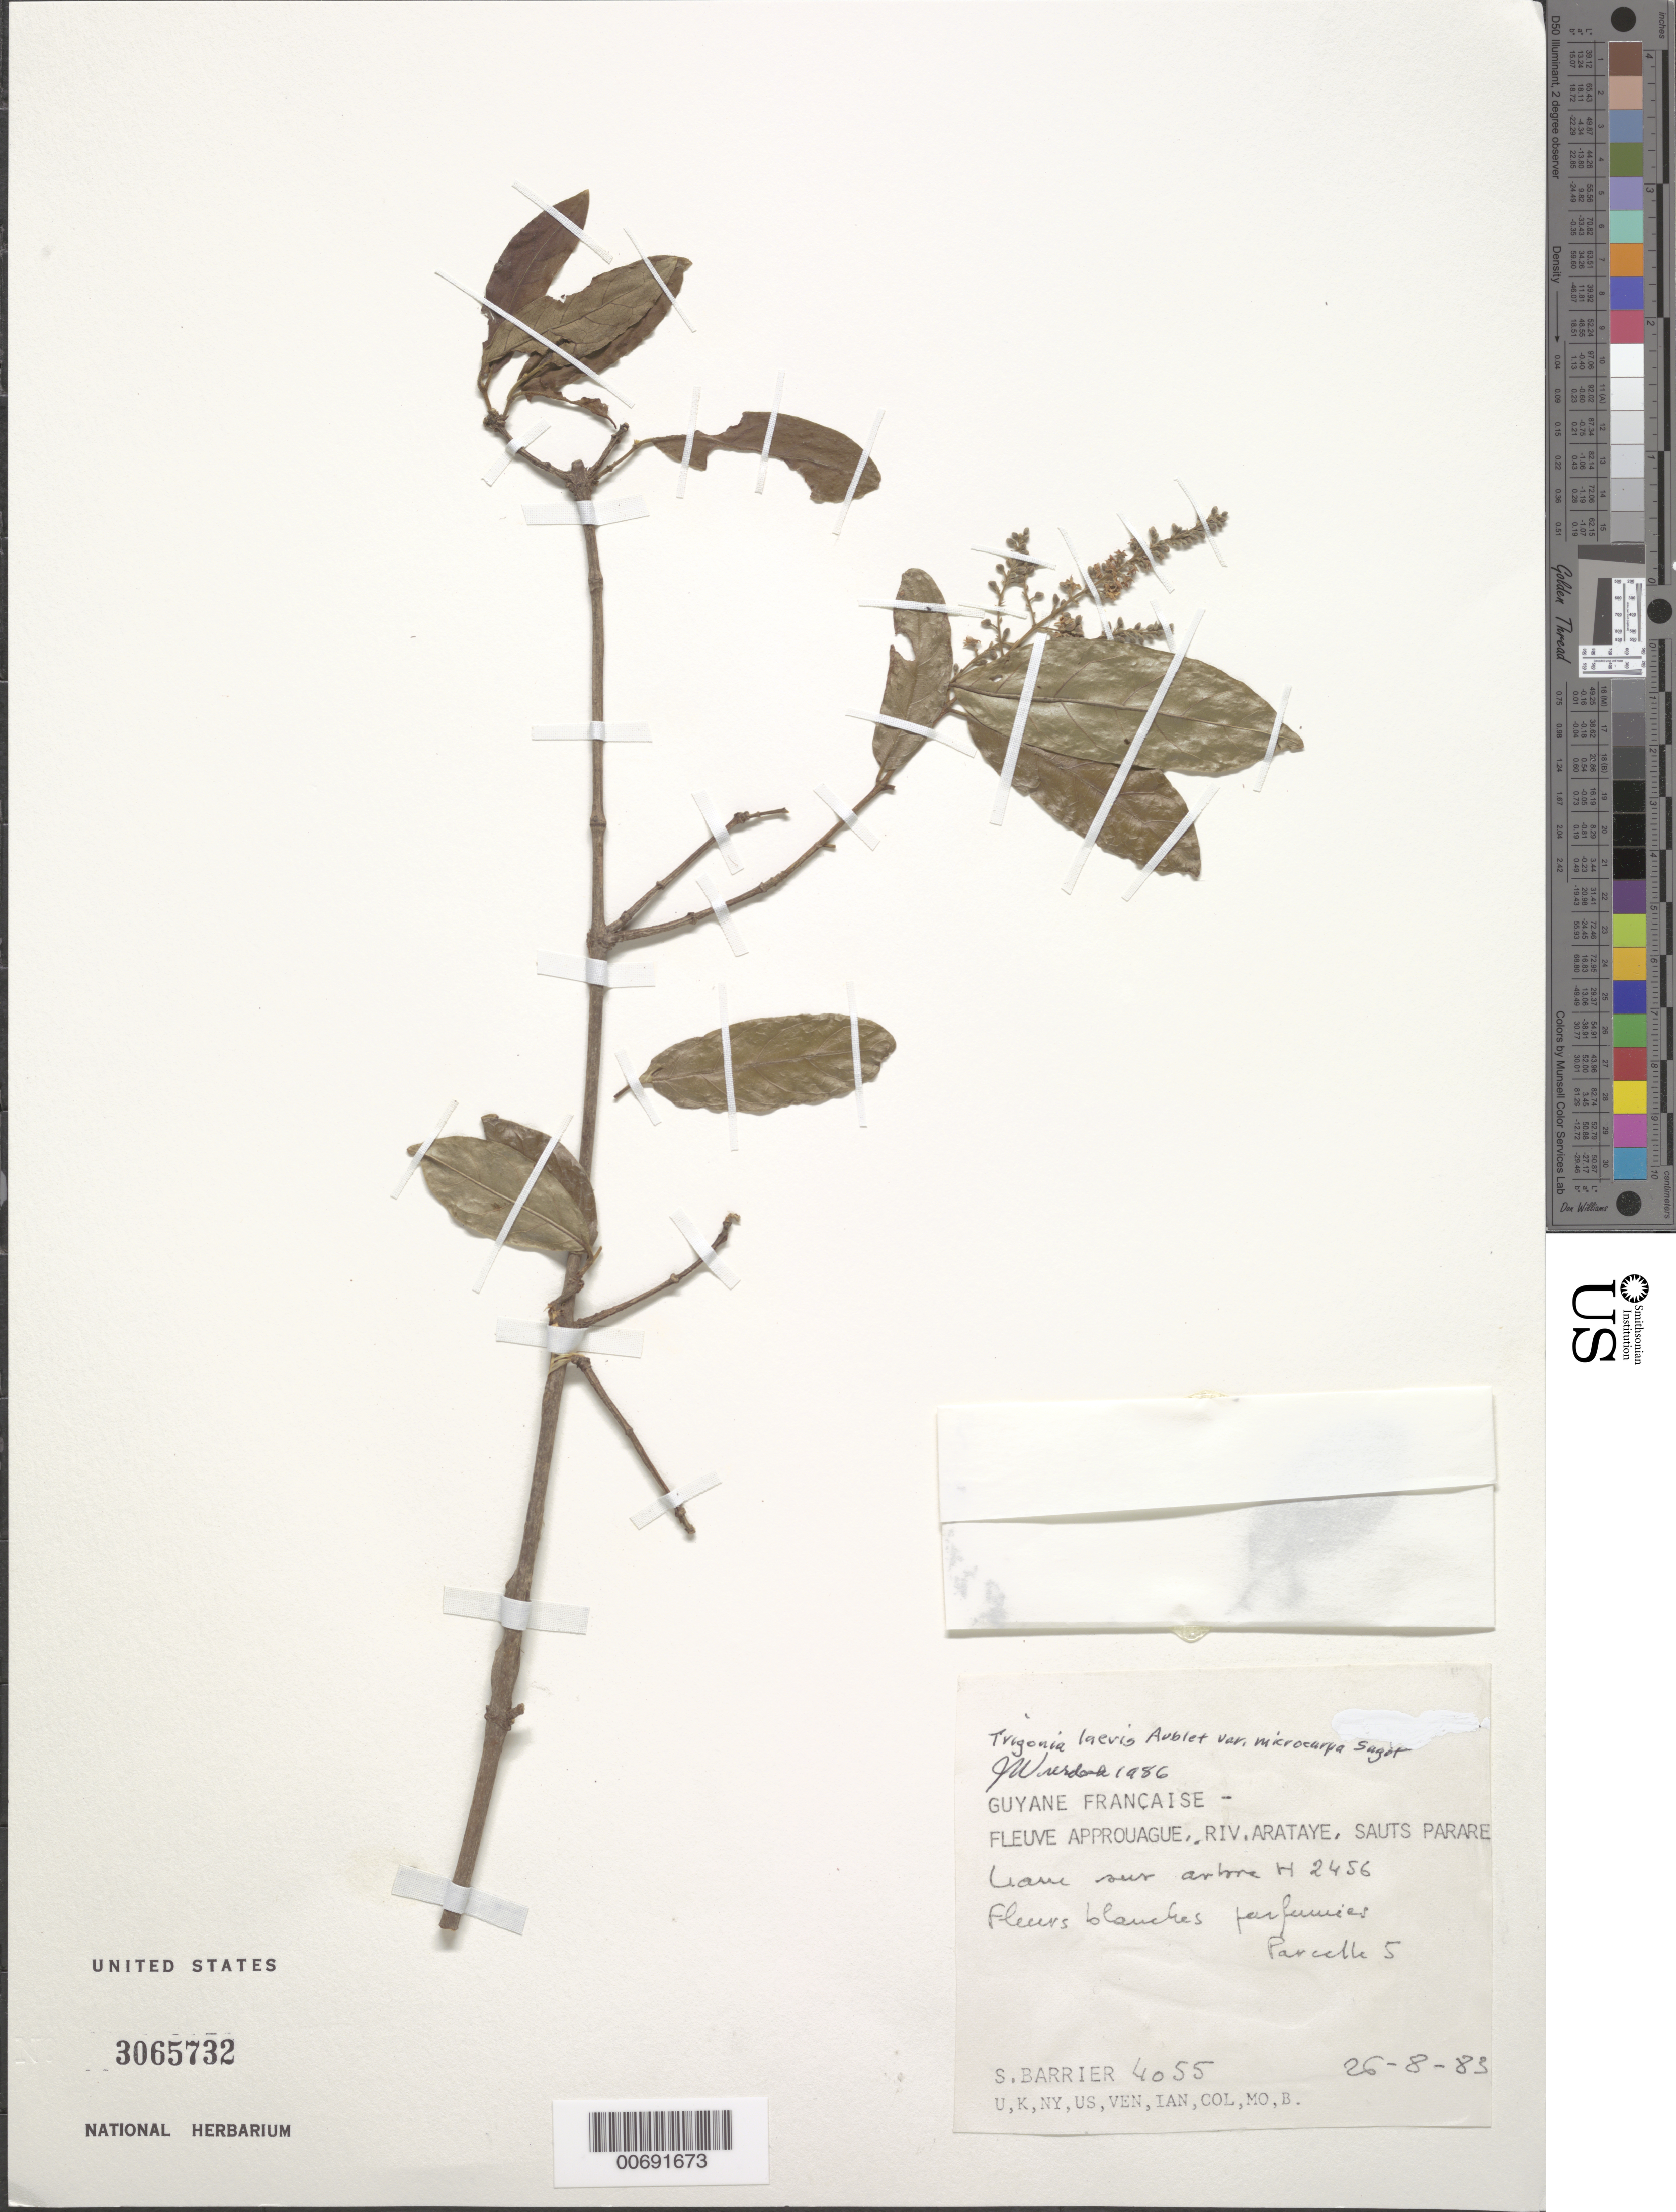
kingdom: Plantae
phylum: Tracheophyta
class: Magnoliopsida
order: Malpighiales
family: Trigoniaceae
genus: Trigonia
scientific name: Trigonia laevis var. microcarpa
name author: (Sagot ex Warm.) Sagot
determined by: Wurdack, John J., (US), US (UNITED STATES)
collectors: S. Barrier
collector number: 4055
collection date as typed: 26-Aug-83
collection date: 1983-08-26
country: French Guiana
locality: Rivière Arataye, Saut Pararé (rapids) (ca. 20 km upstream from cofluence with Approuague River)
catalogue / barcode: US 3065732